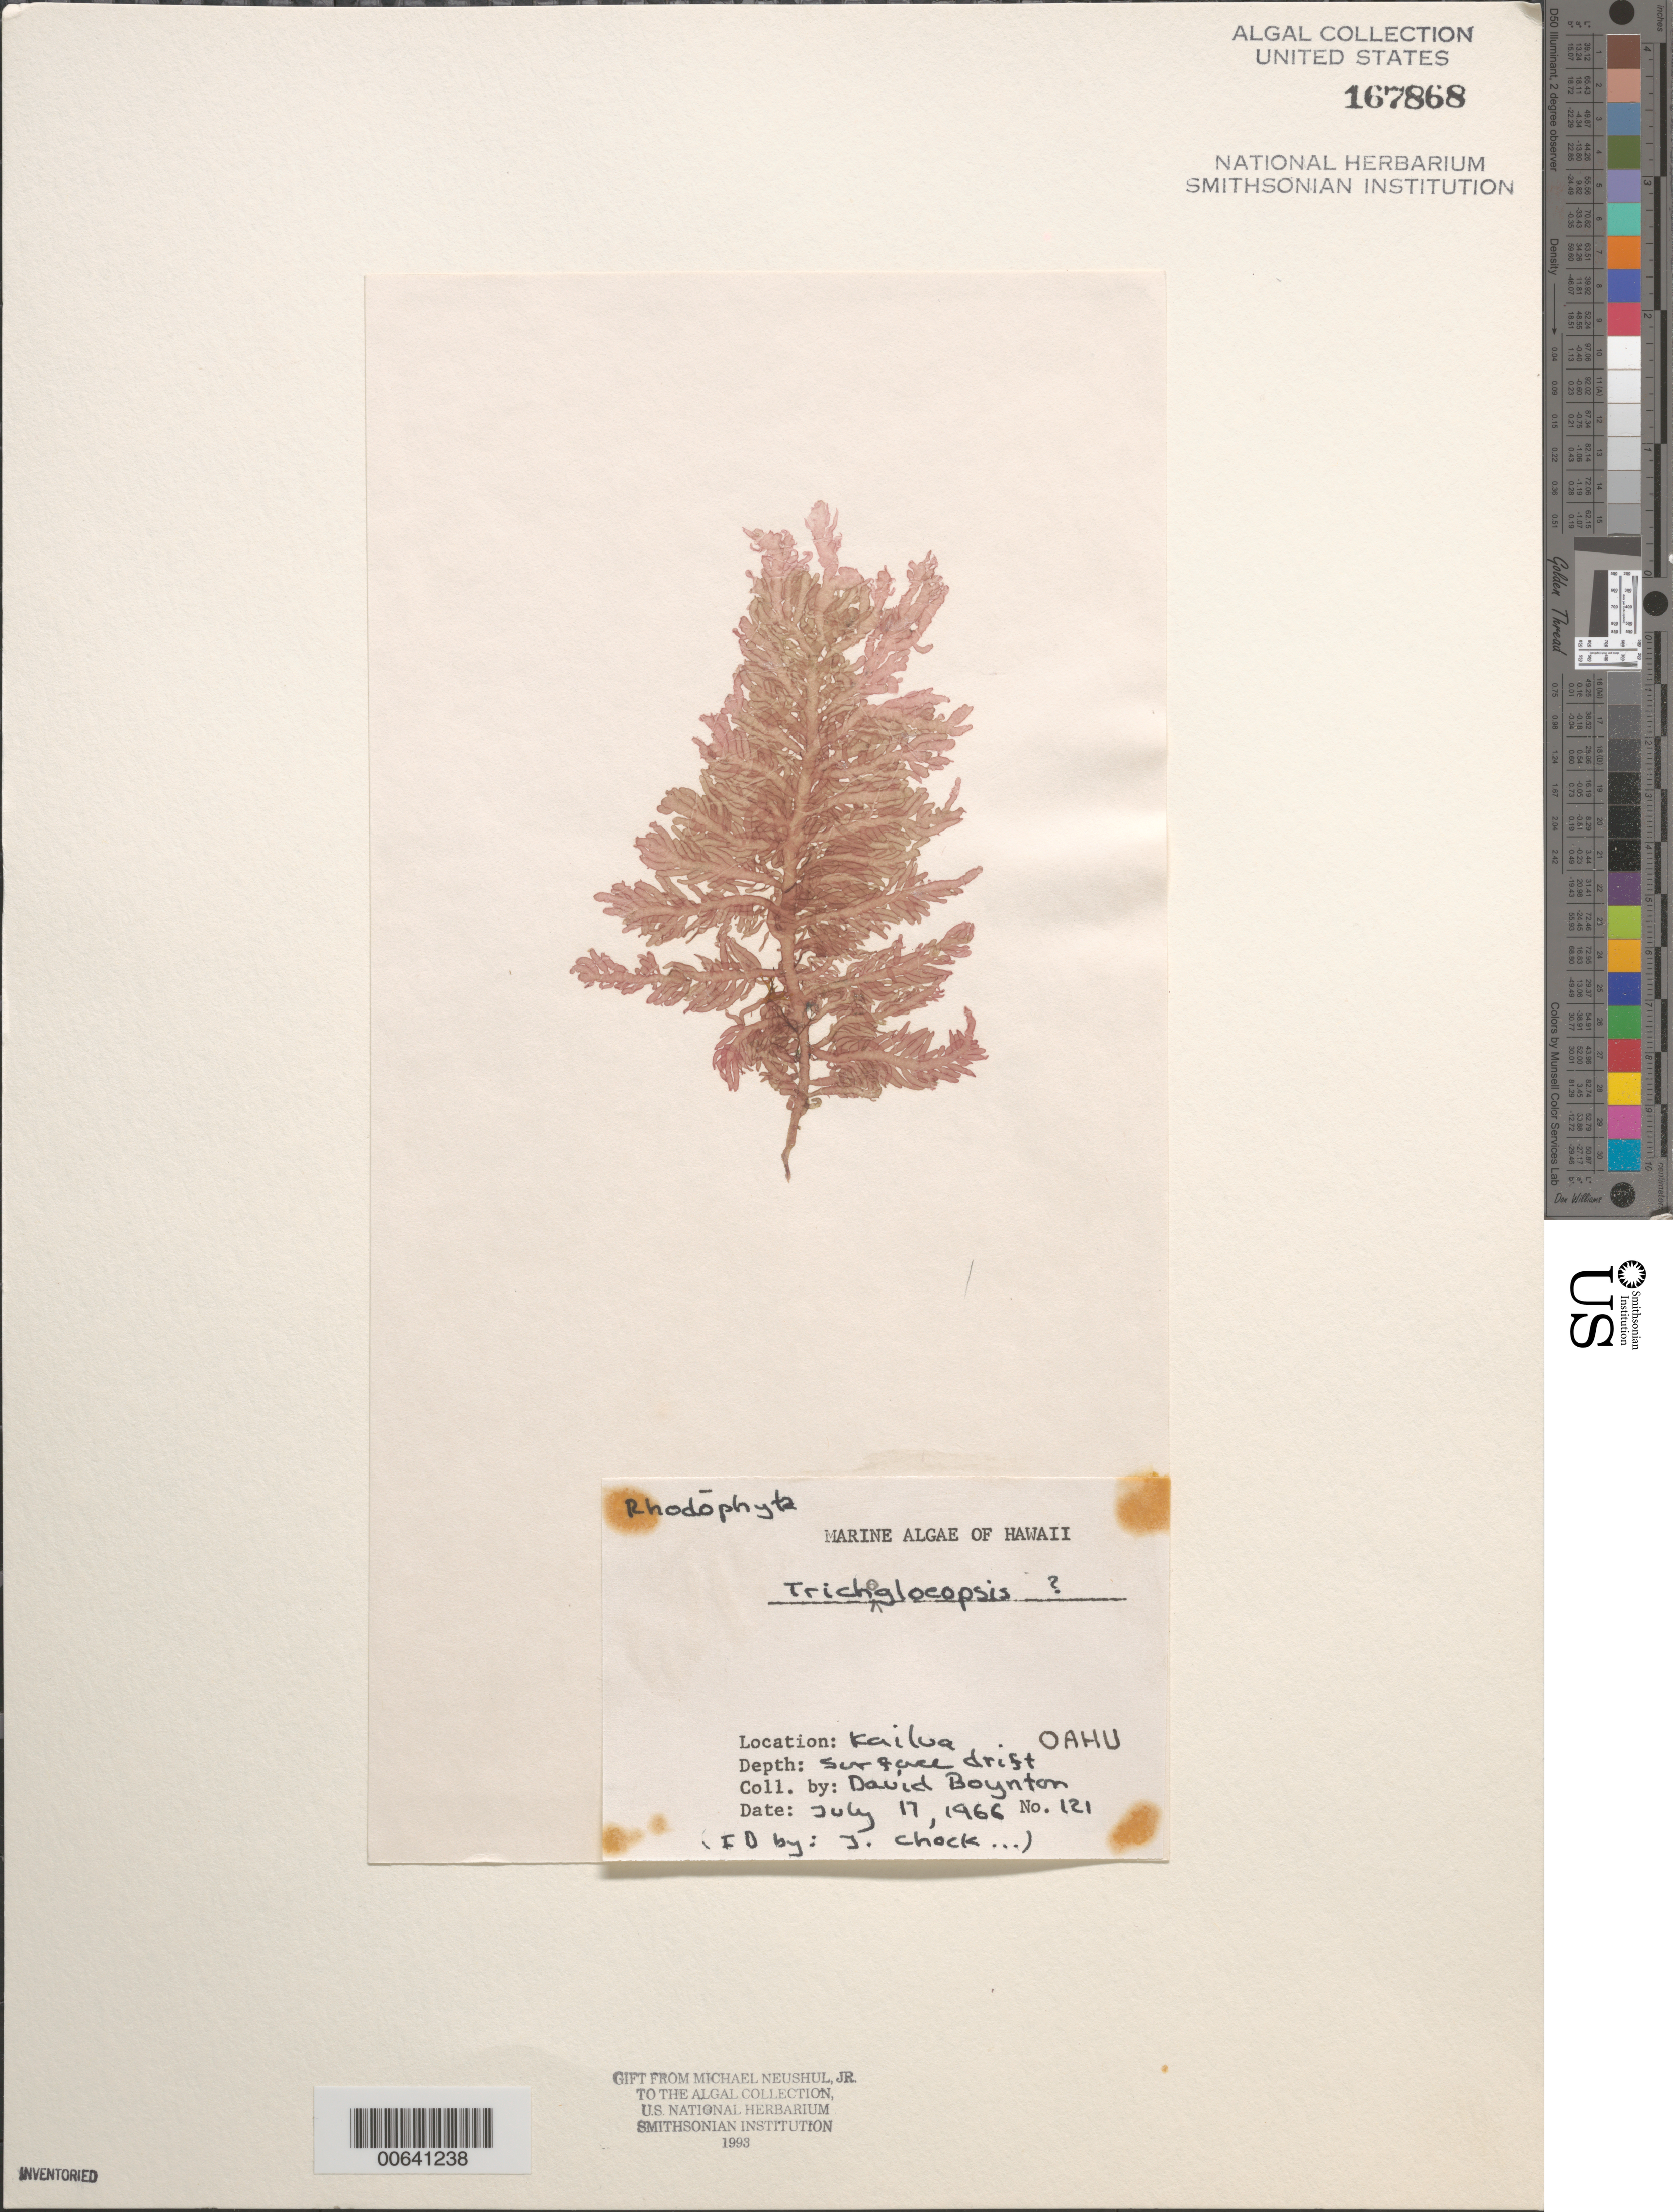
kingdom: Plantae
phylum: Rhodophyta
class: Florideophyceae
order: Nemaliales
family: Liagoraceae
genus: Trichogloeopsis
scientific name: Trichogloeopsis sp.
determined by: Chock, Jan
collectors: D. Boynton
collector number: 121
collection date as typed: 17 Jul 1966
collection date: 1966-07-17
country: United States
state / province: Hawaii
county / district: Honolulu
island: Oahu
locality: Kailua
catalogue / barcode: US 167868